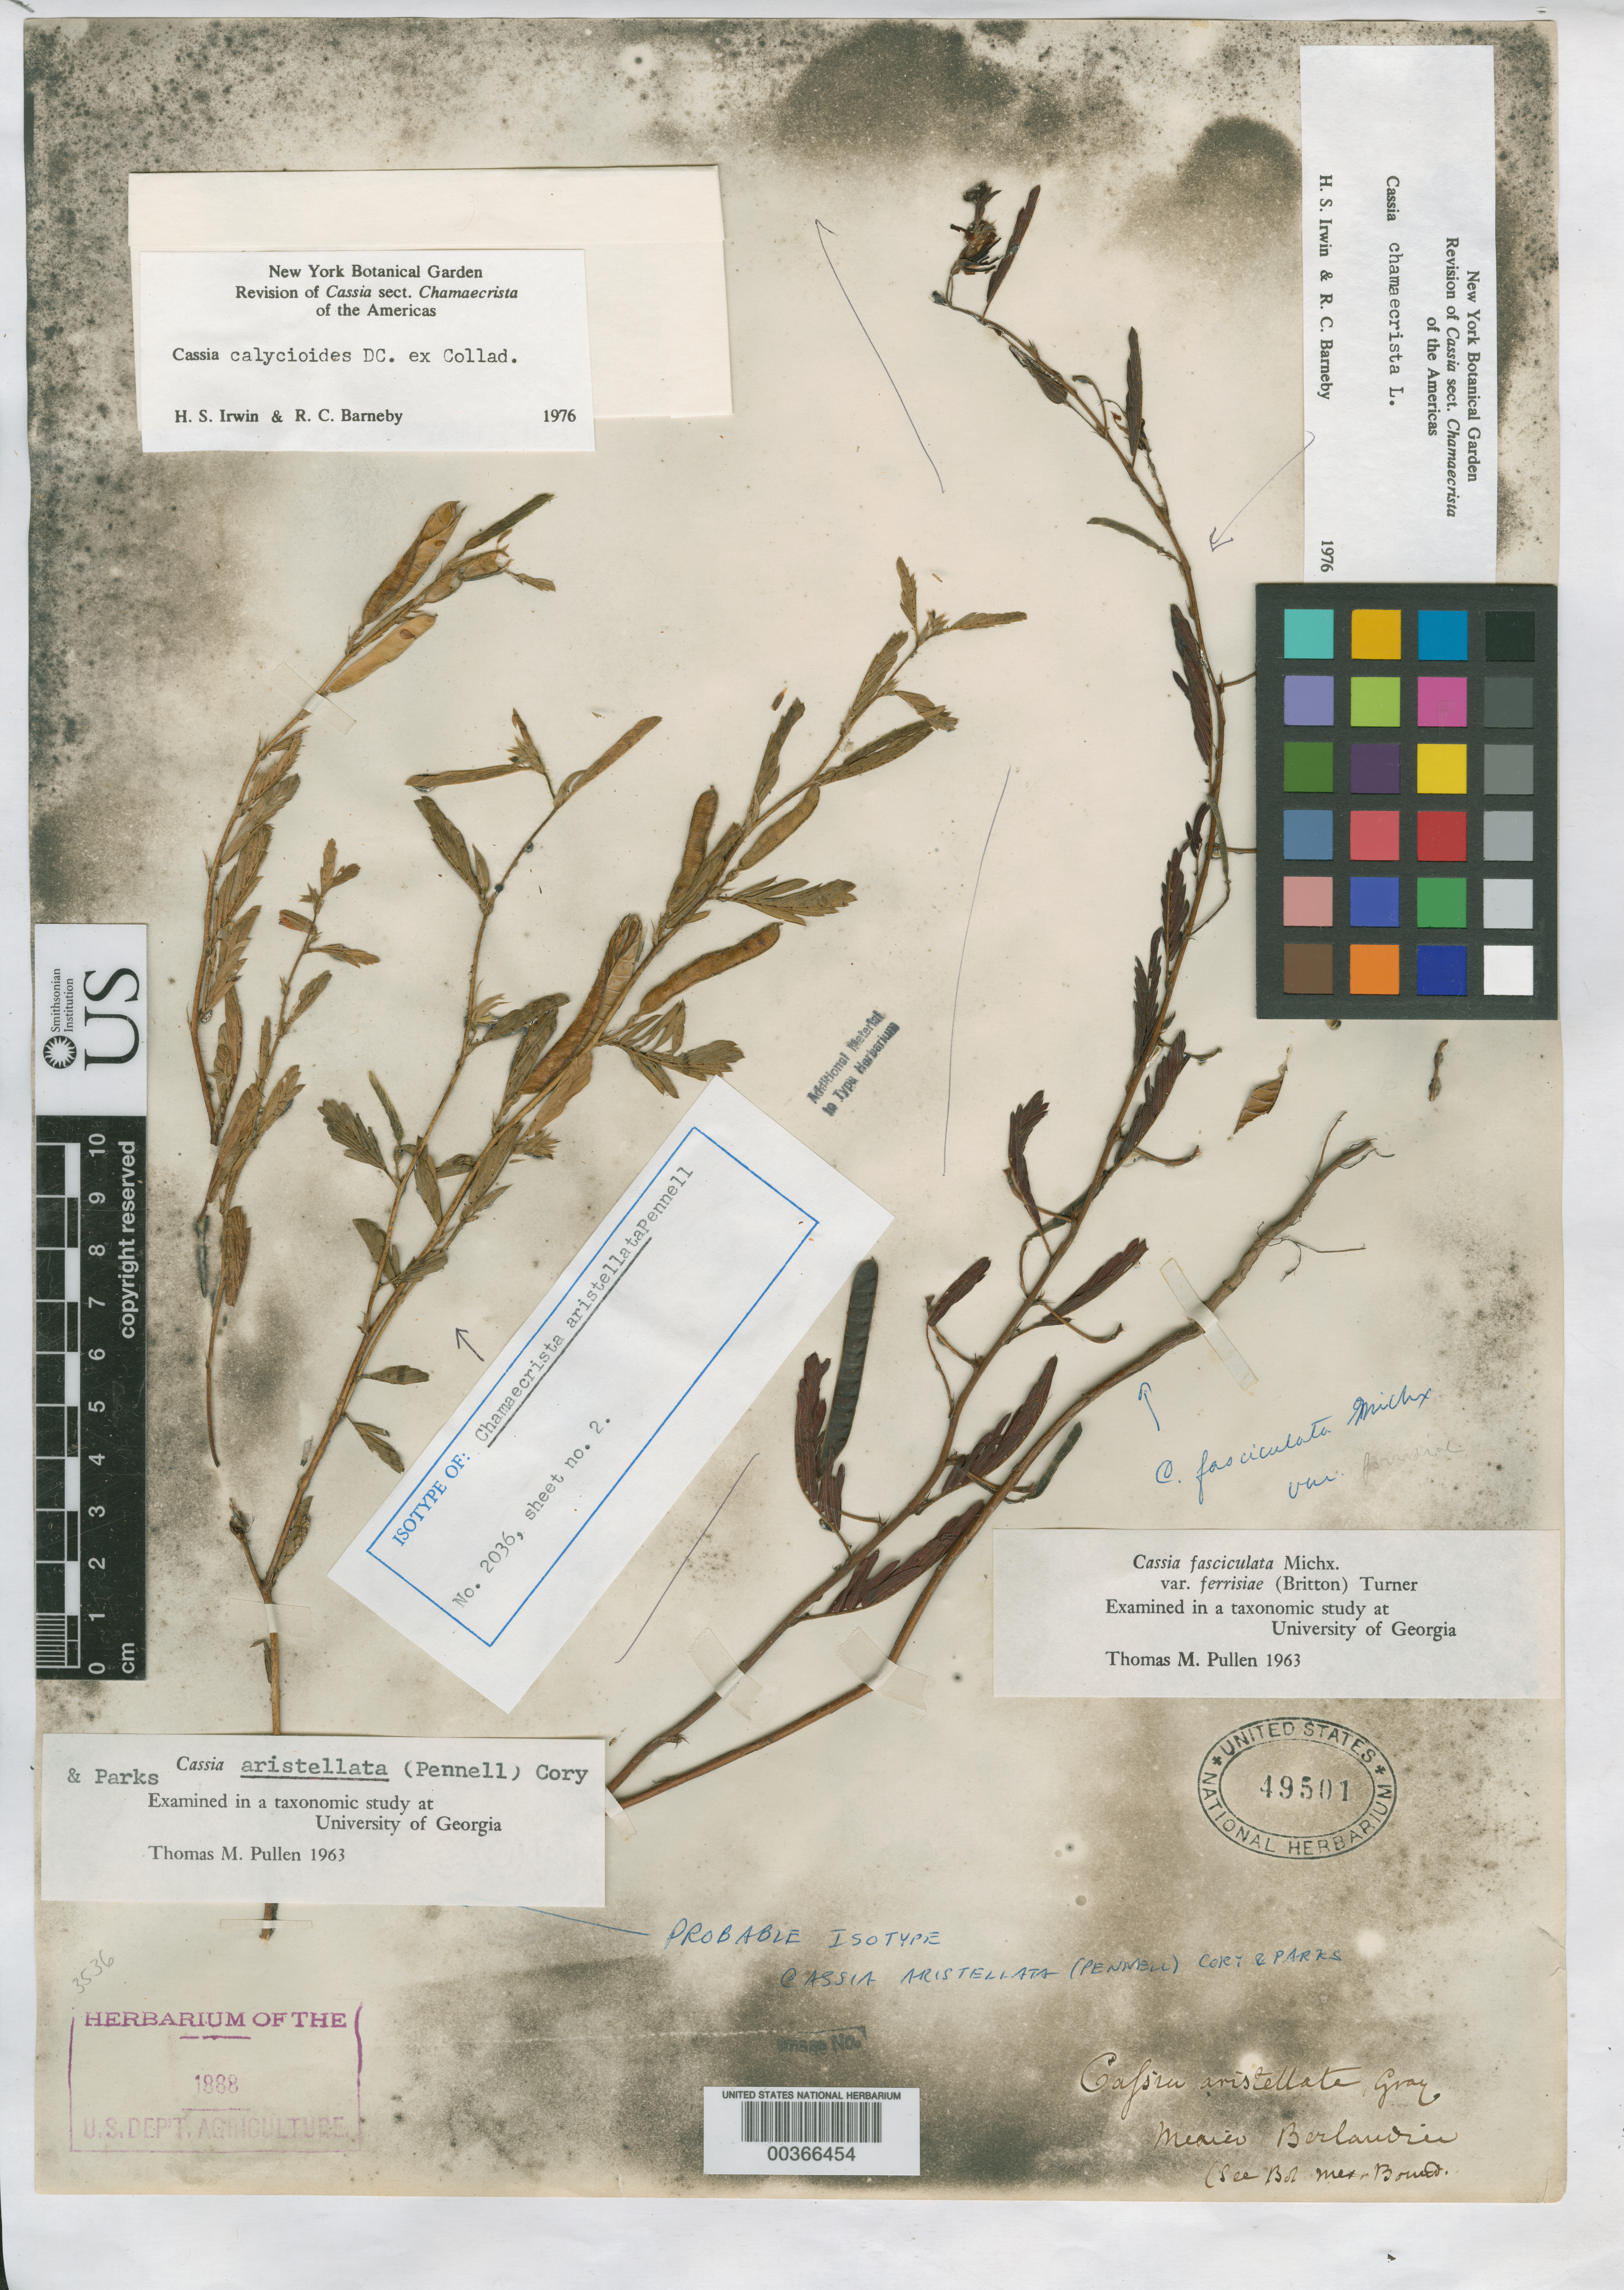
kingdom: Plantae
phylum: Tracheophyta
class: Magnoliopsida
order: Fabales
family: Fabaceae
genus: Chamaecrista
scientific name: Chamaecrista aristellata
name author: Pennell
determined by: Irwin, H. S.; Barneby, R. C.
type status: Isotype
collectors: J. L. Berlandier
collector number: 2036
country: United States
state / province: Texas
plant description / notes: There is another specimen Cassia chamaecrista L. determined by H. S. Irwin & R. C. Barneby mounted on the right hand side of the sheet which is not a type.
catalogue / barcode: US 49501